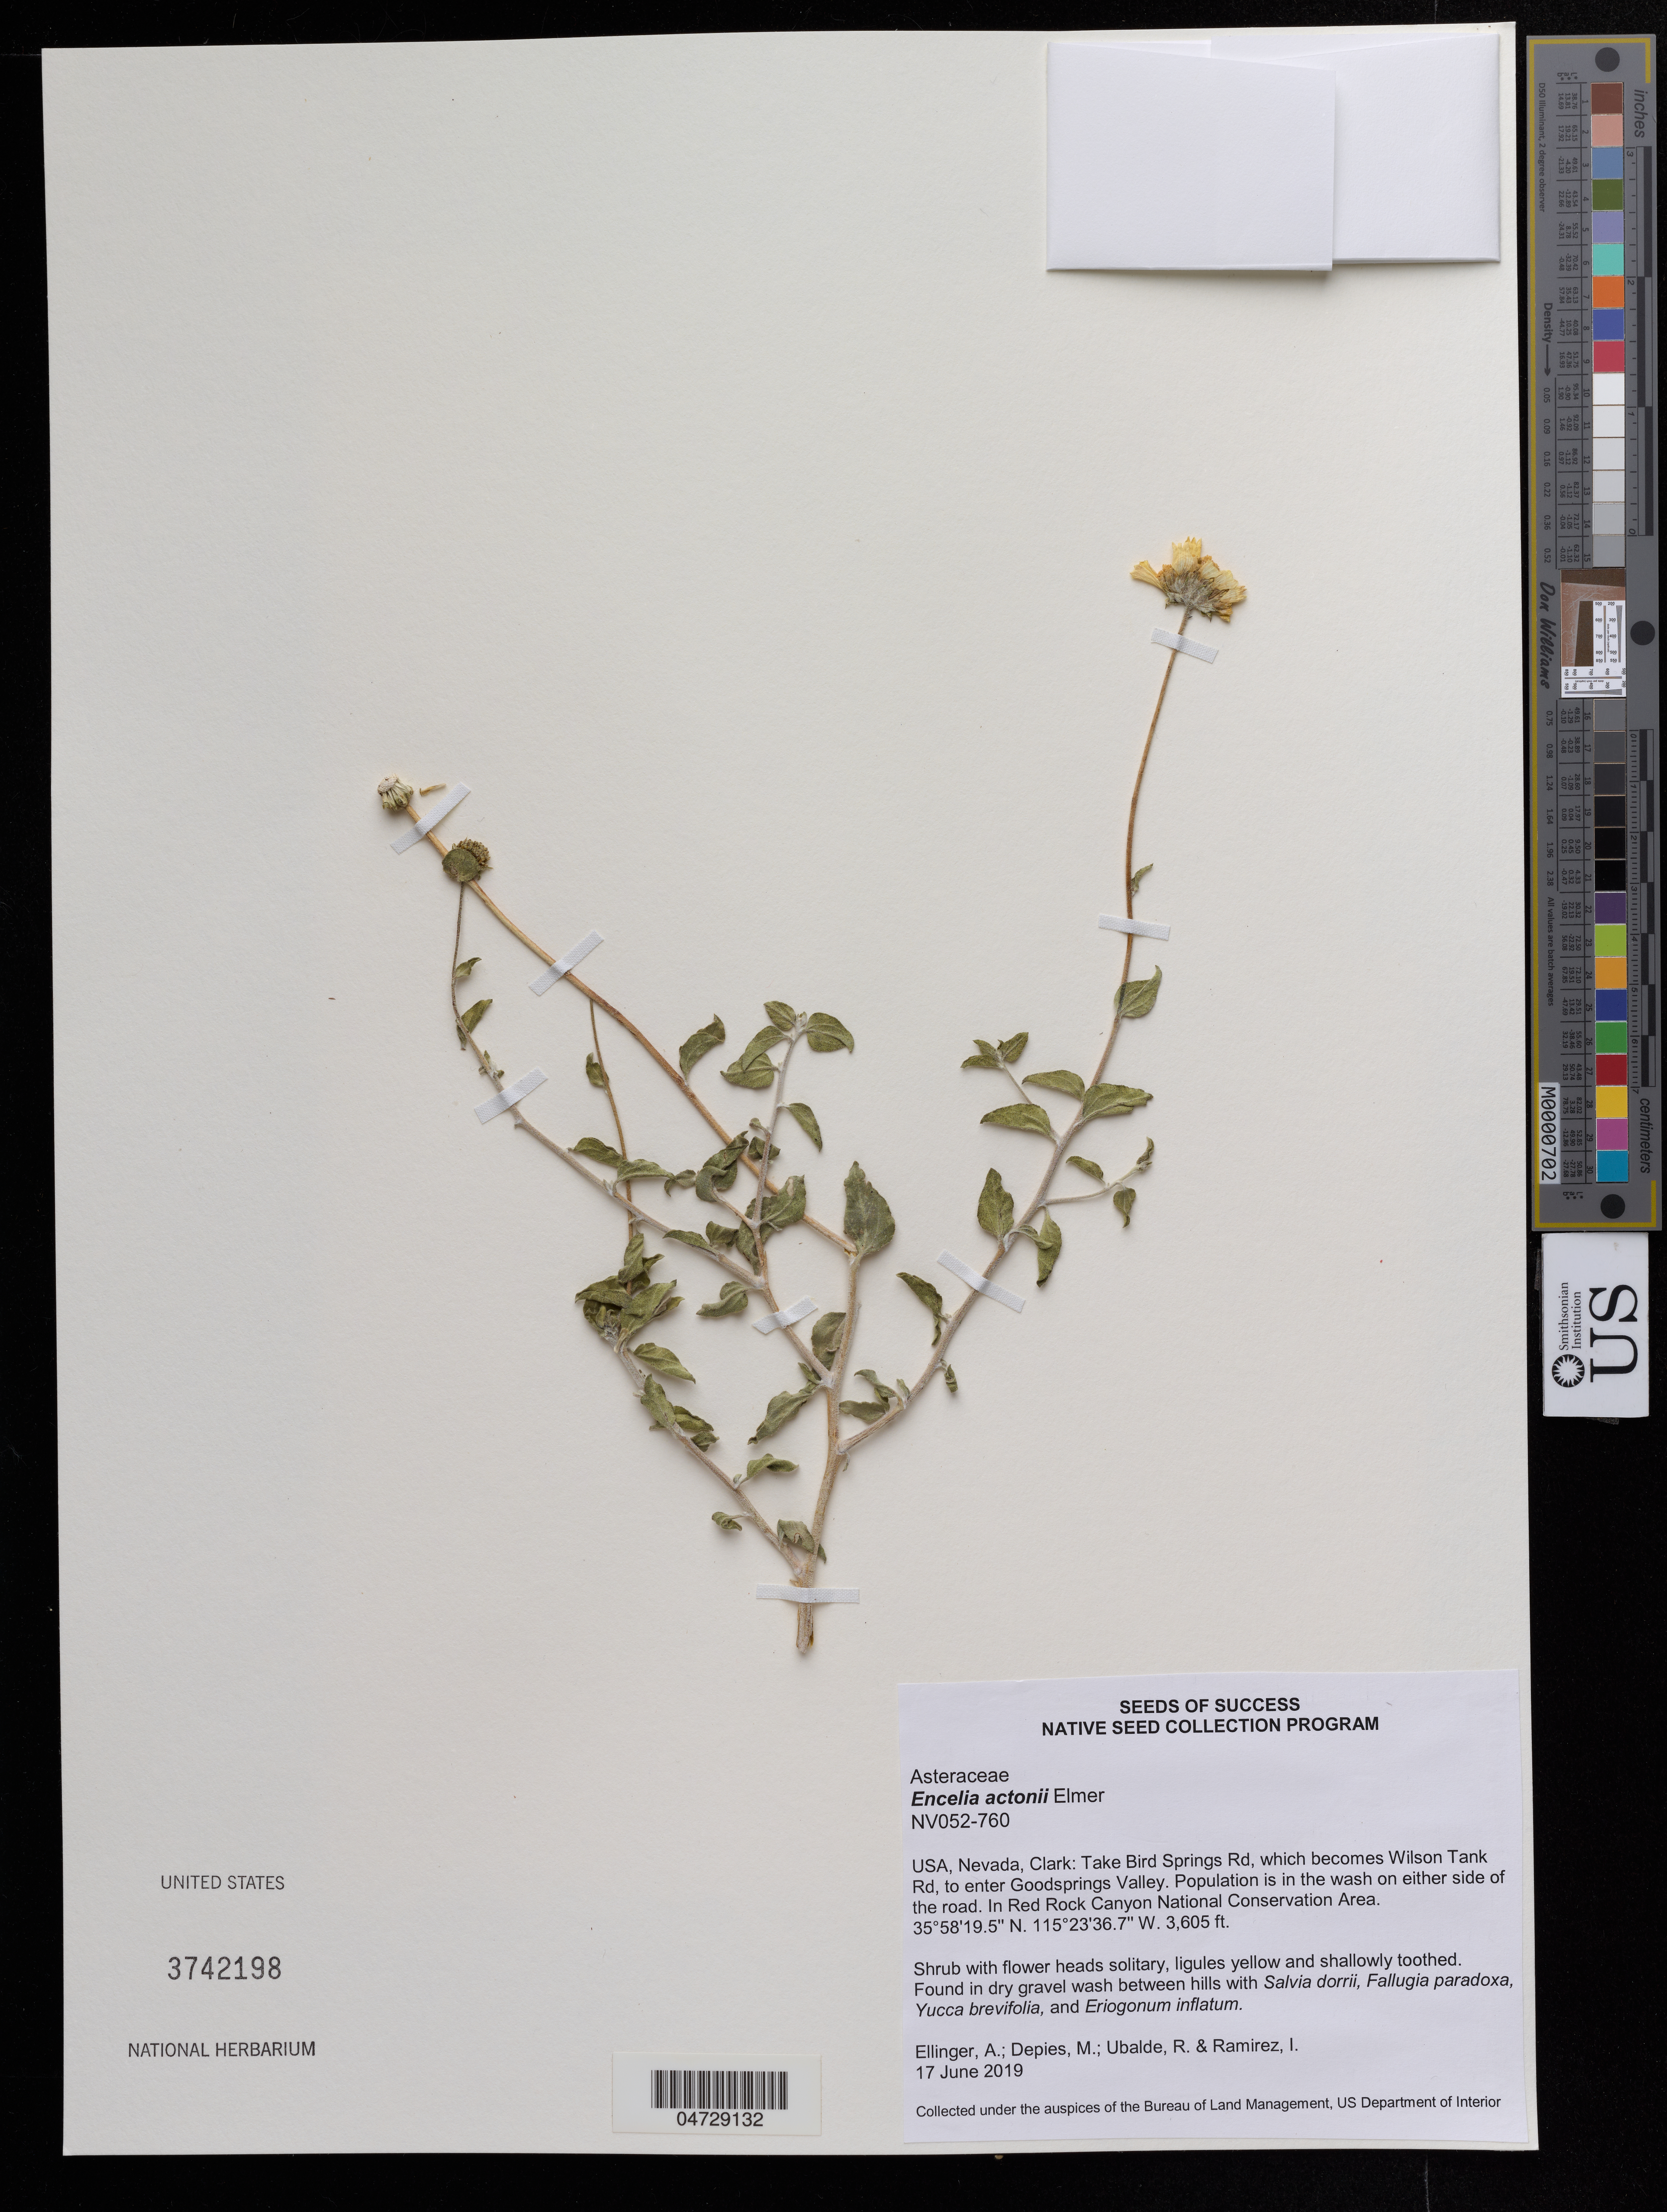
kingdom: Plantae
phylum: Tracheophyta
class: Magnoliopsida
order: Asterales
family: Asteraceae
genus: Encelia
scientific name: Encelia actoni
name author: Elmer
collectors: A. Ellinger, M. Depies & R. Ubalde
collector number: NV052-760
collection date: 2019-06-17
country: United States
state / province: Nevada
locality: Clark: Take Bird Springs Rd, which becomes Wilson Tank Rd, to enter Goodsprings Valley. In the wash on either side of the road. In Red Rock Canyon National Conservation Area.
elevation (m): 1099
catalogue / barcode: US 3742198